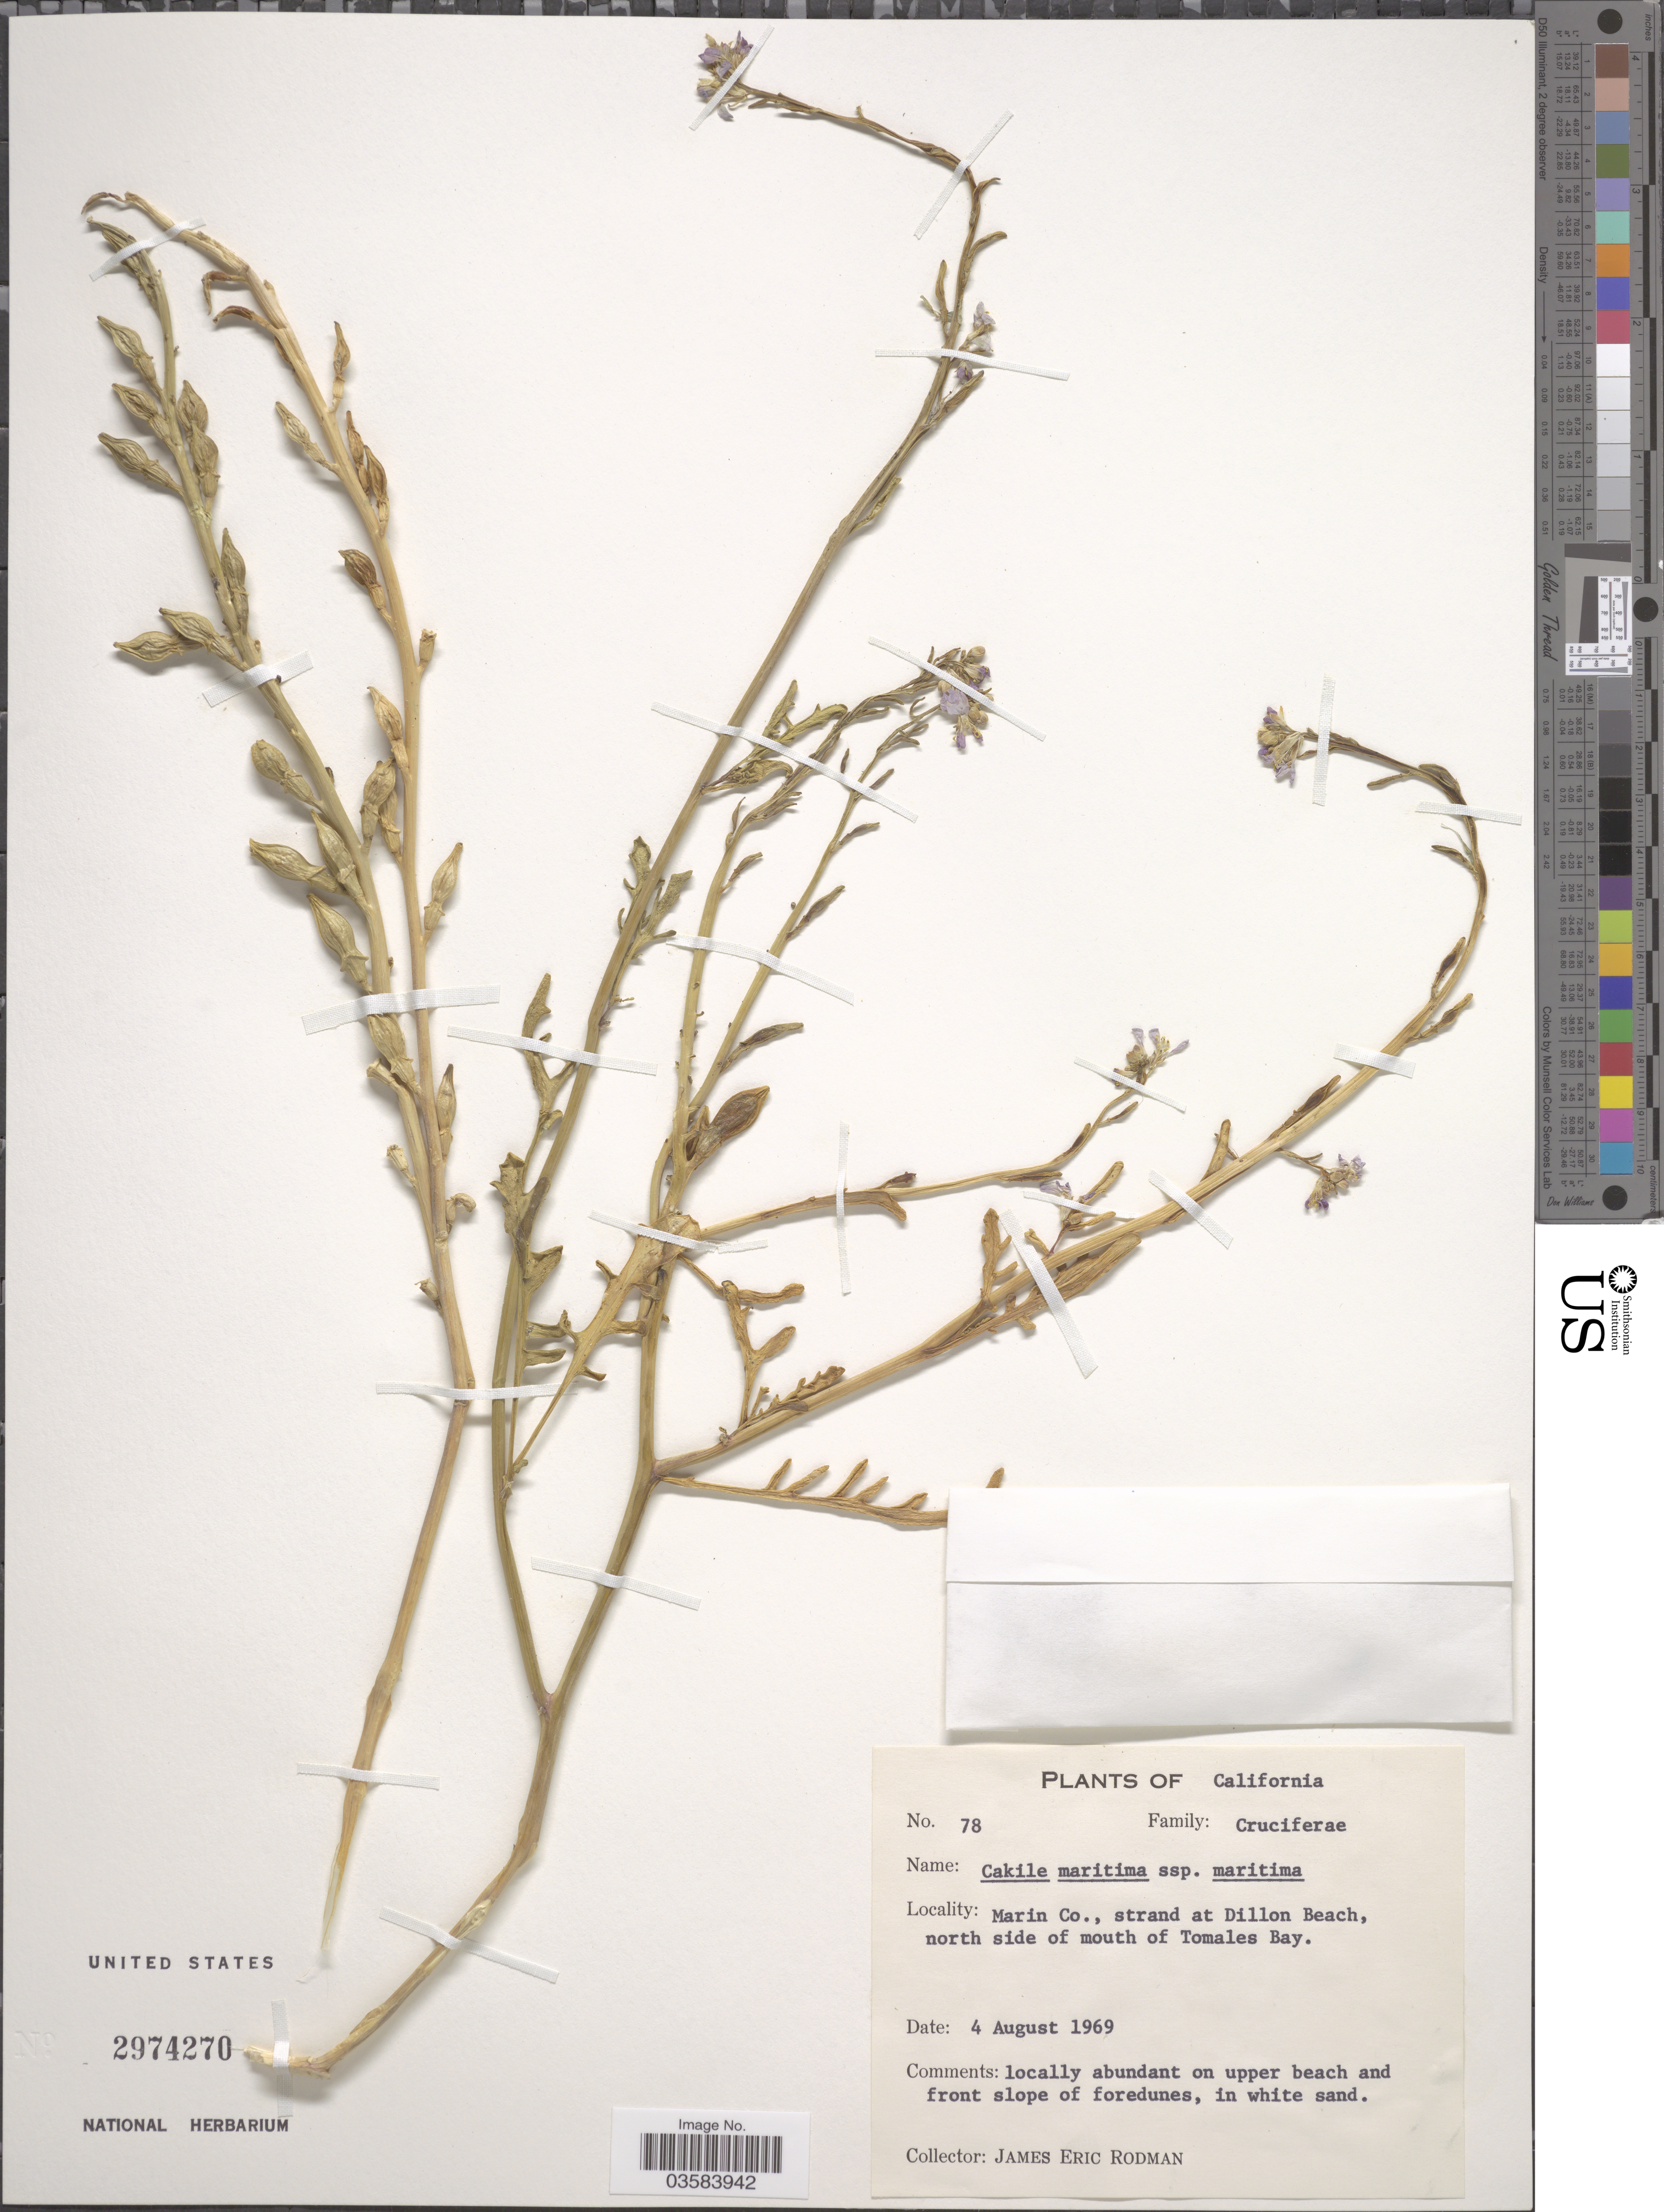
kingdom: Plantae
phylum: Tracheophyta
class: Magnoliopsida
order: Brassicales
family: Brassicaceae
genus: Cakile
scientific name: Cakile maritima subsp. maritima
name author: Scop.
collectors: J. Rodman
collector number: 78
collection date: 1969-08-04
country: United States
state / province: California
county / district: Marin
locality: Marin Co., strand at Dillon Beach, north side of mouth of Tomales Bay.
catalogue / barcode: US 2974270